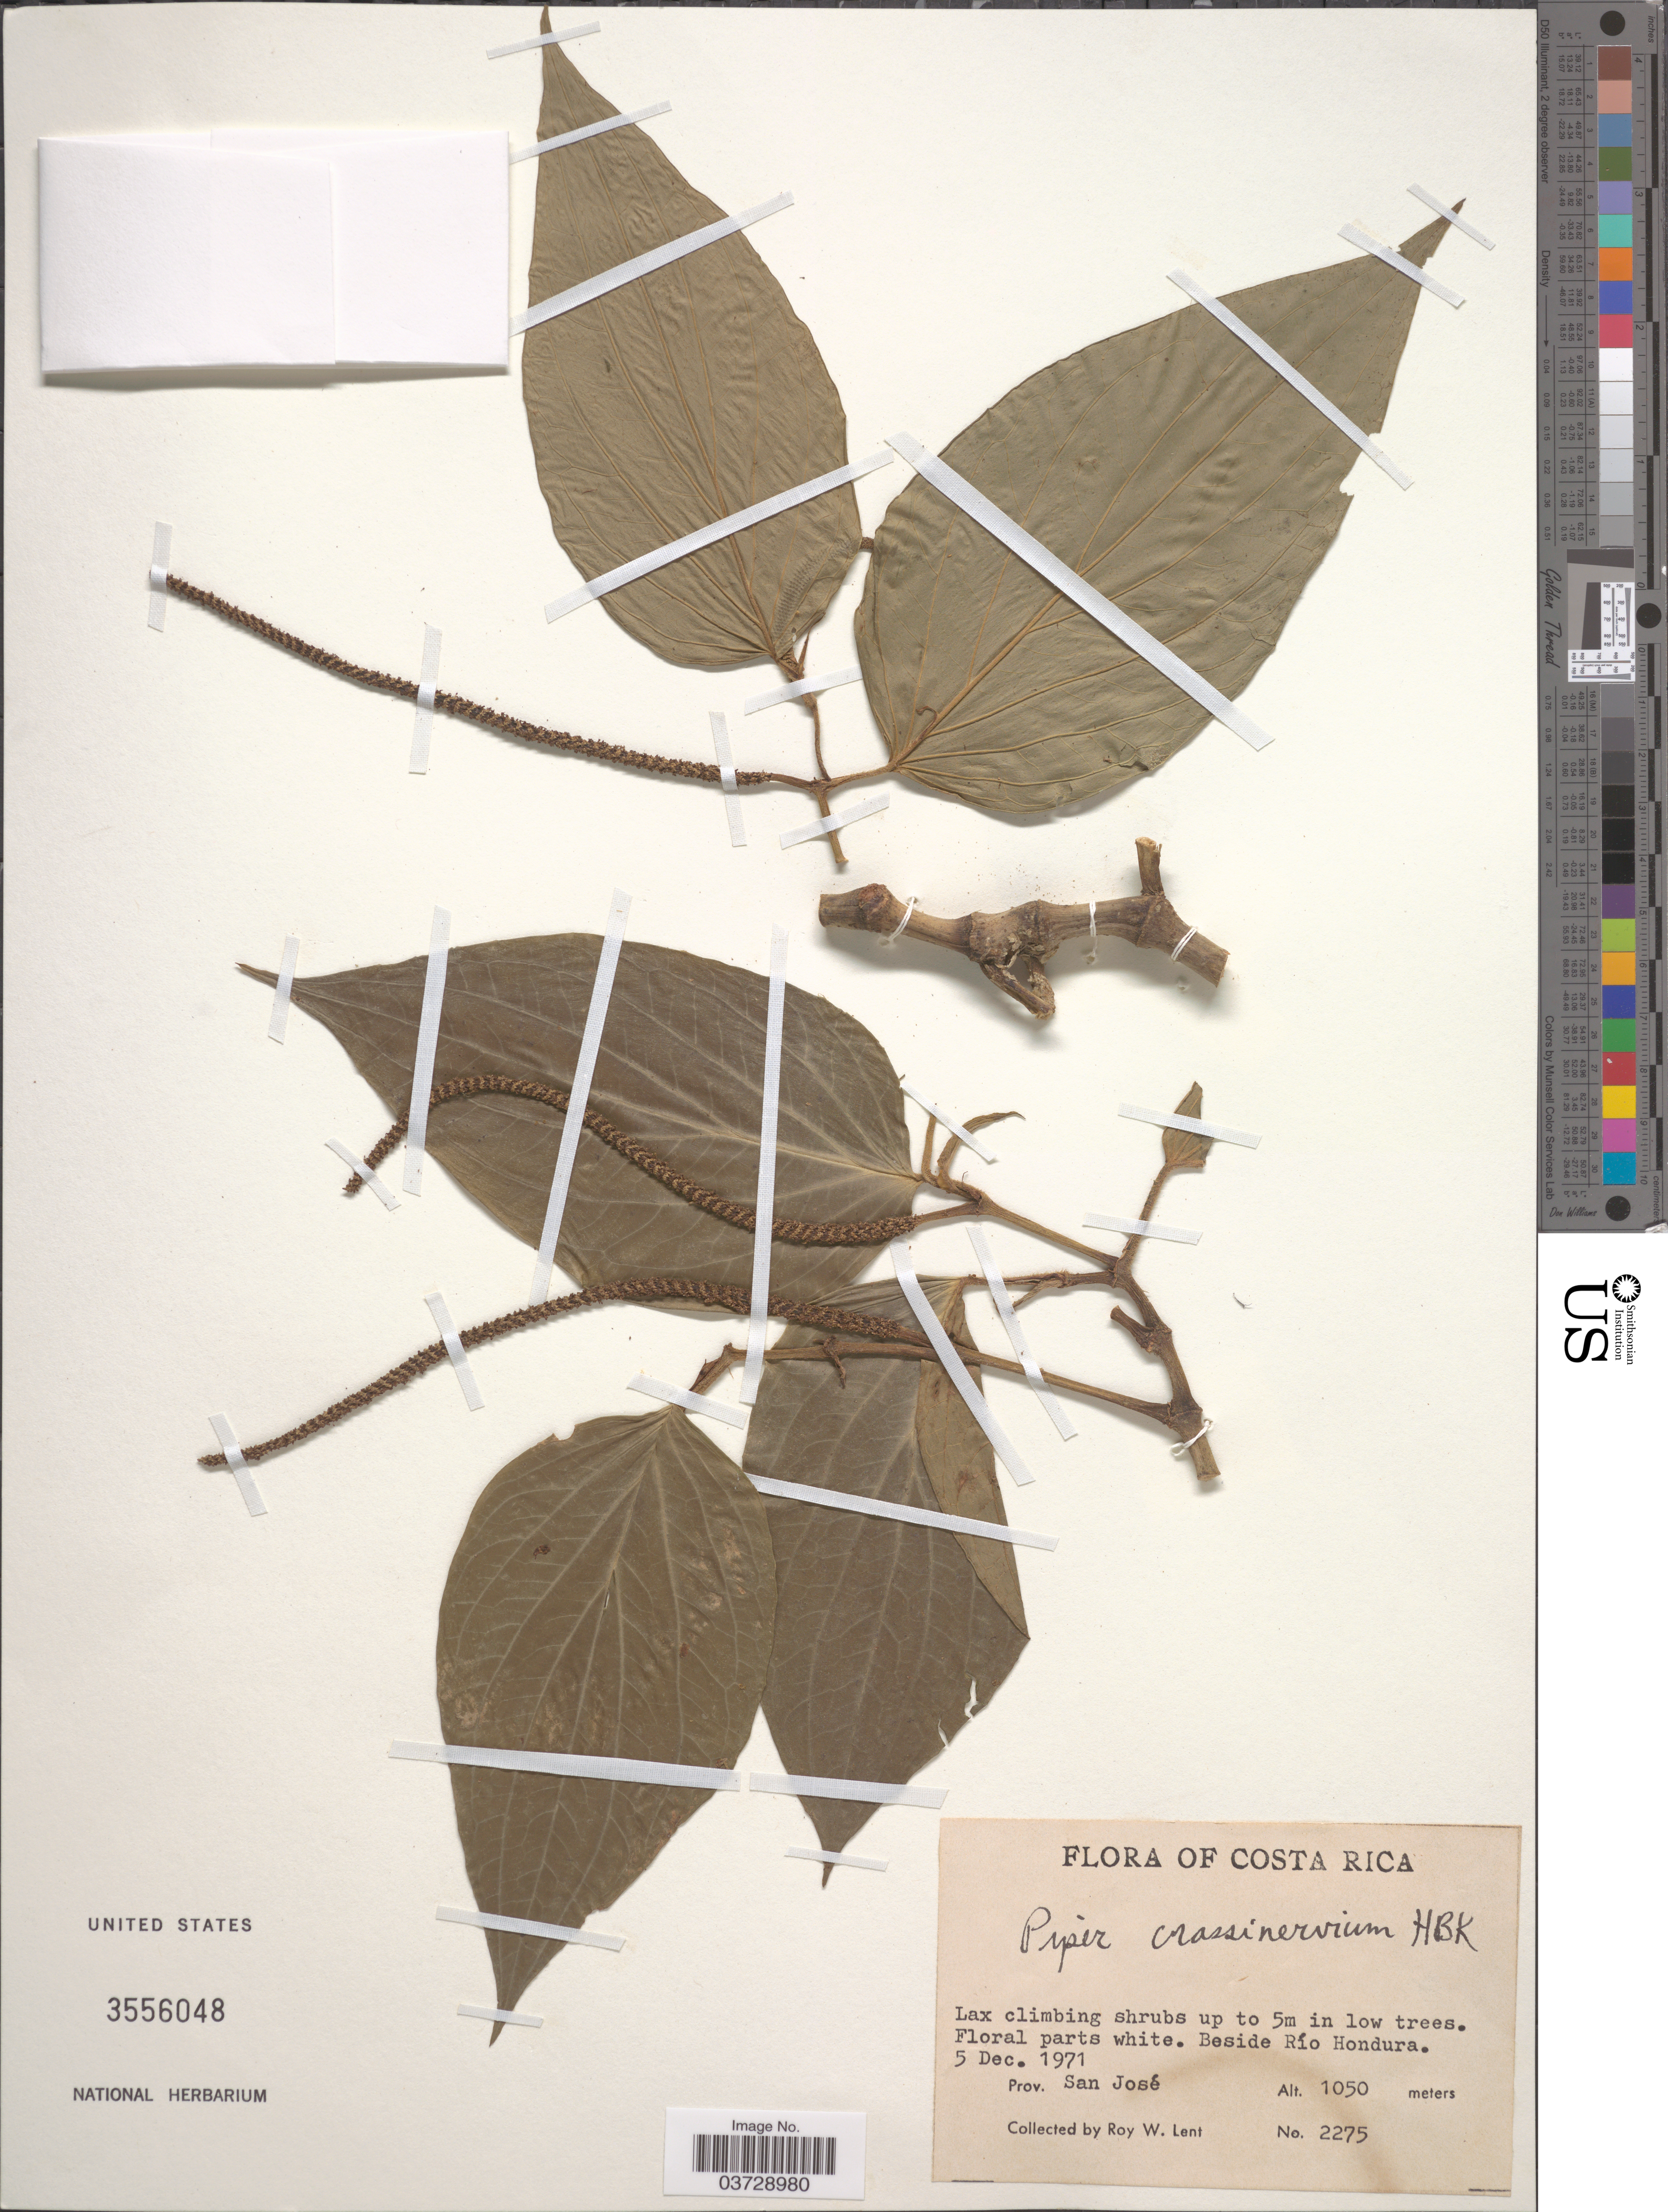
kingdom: Plantae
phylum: Tracheophyta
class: Magnoliopsida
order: Piperales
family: Piperaceae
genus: Piper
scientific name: Piper crassinervium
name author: Kunth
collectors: R. W. Lent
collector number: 2275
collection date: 1971-12-05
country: Costa Rica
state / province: San José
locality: Beside Río Hondura.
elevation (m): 1050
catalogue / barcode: US 3556048